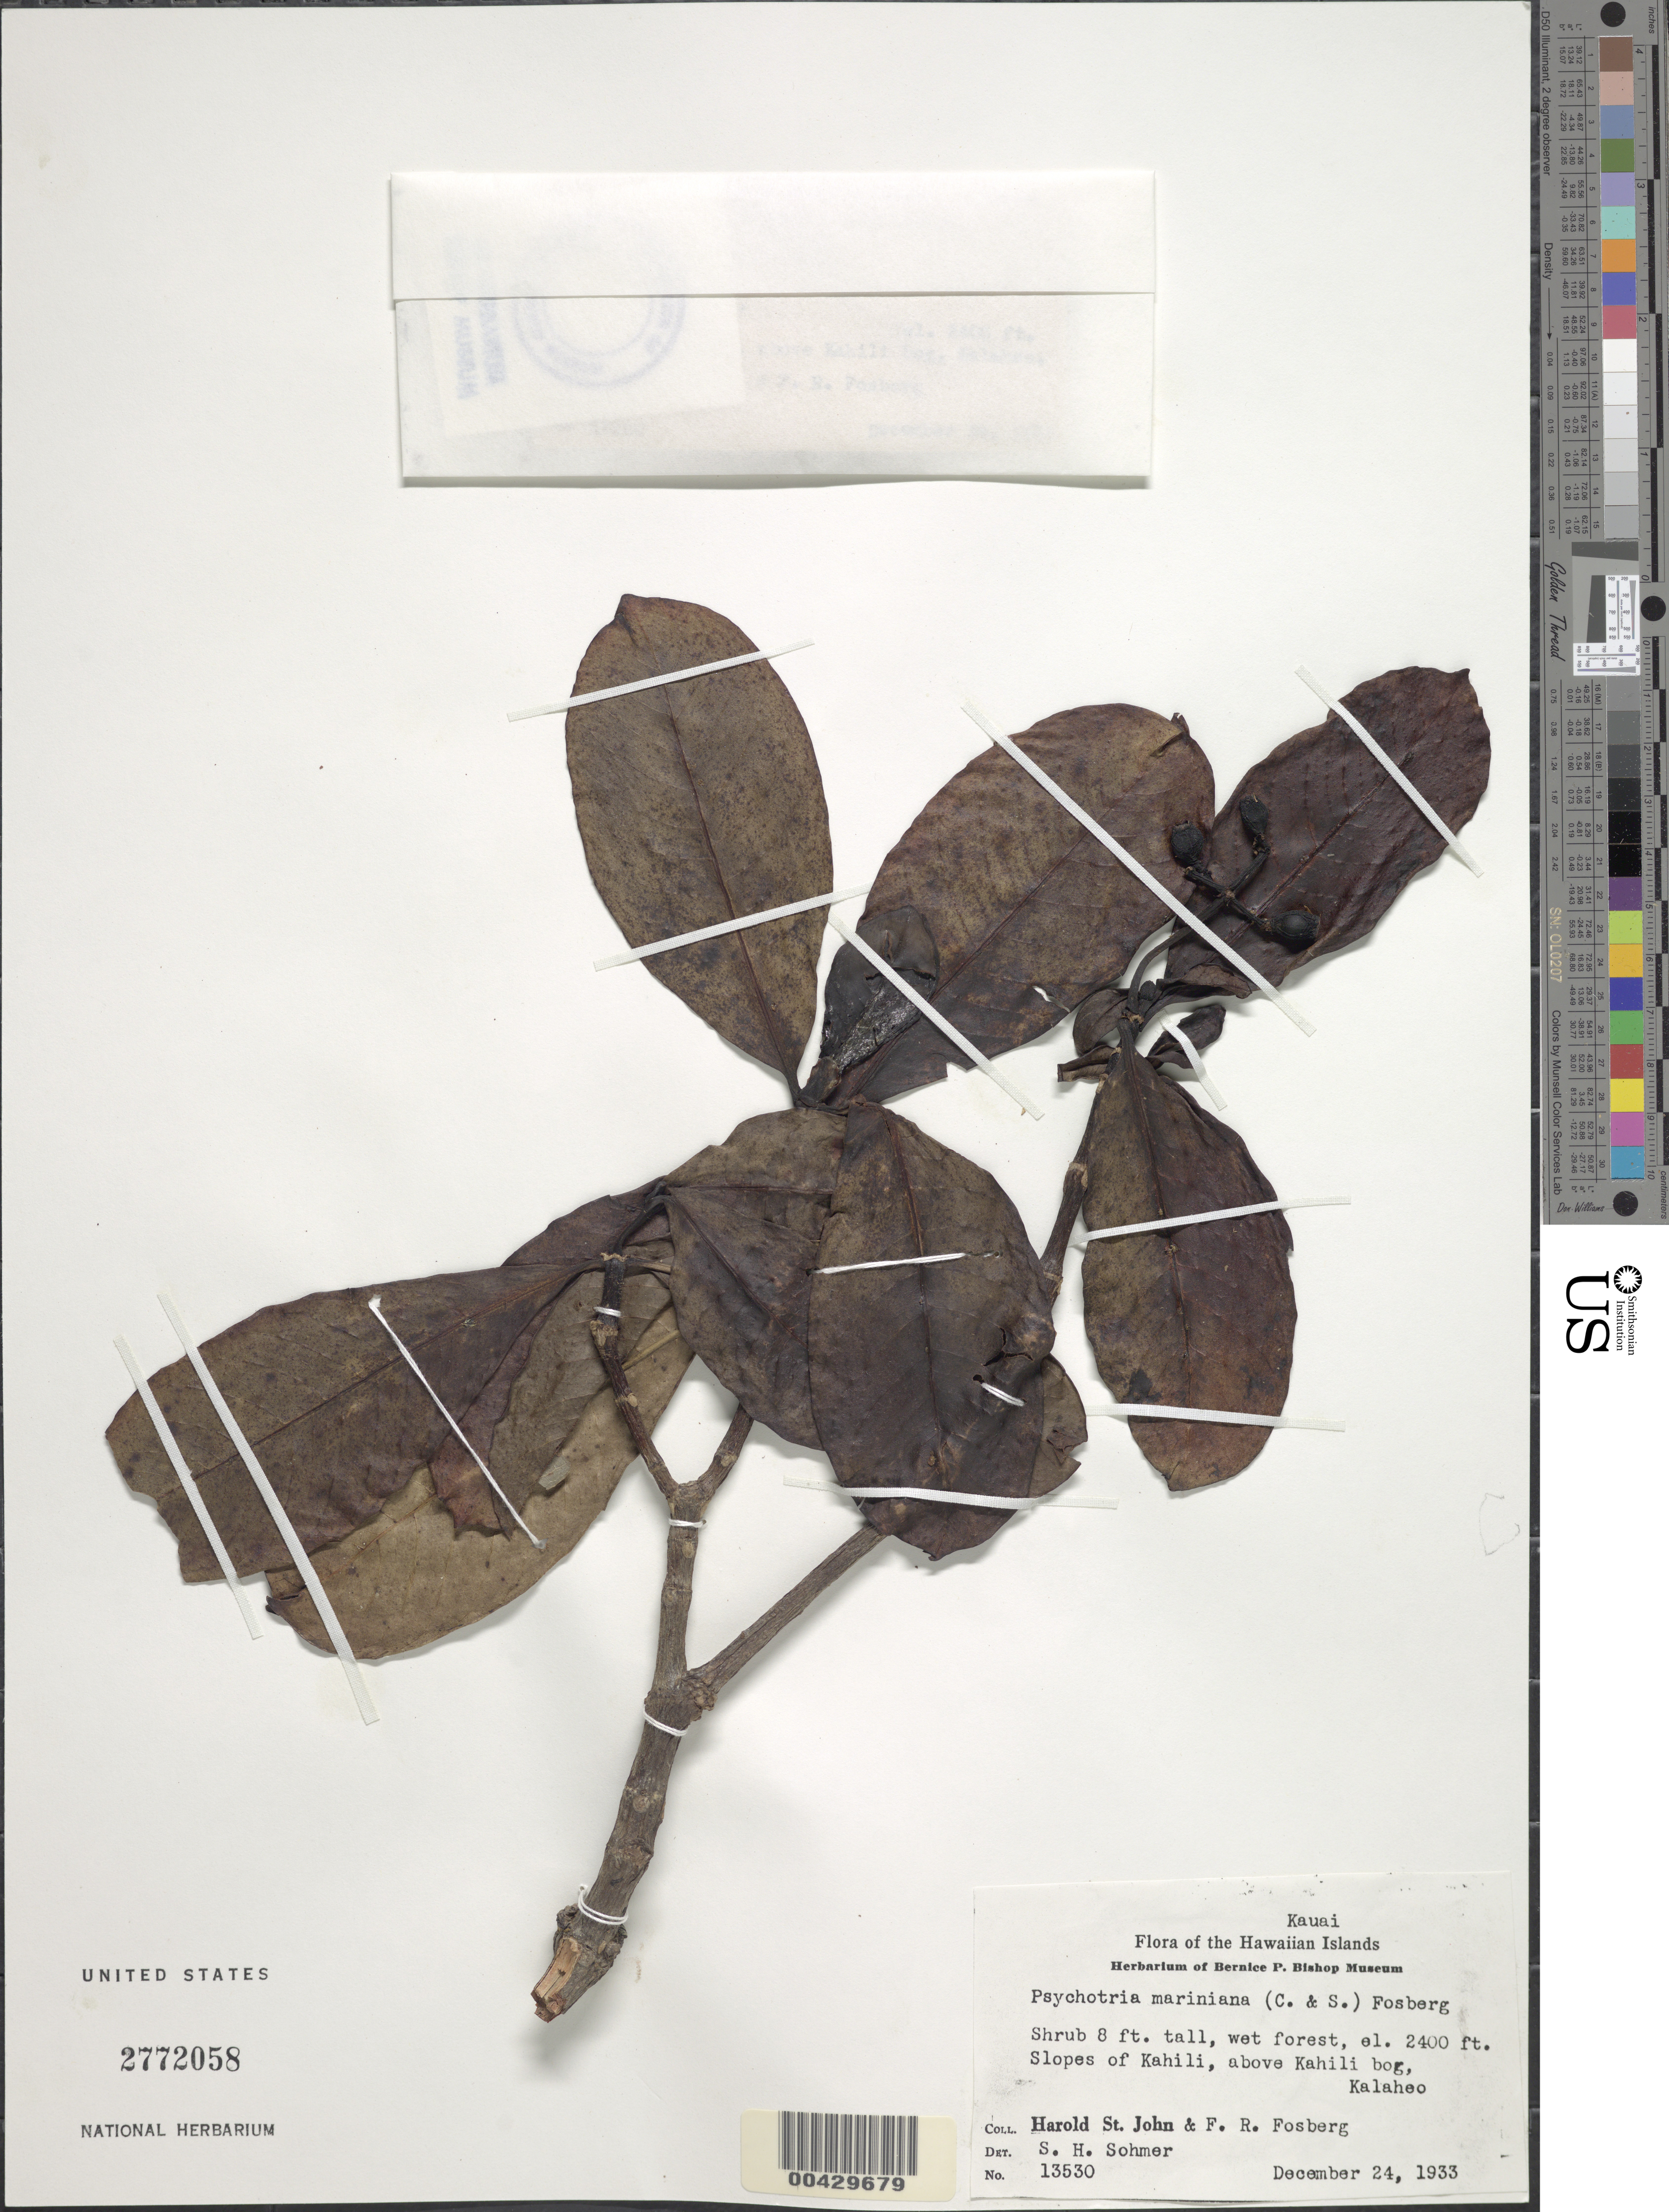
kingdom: Plantae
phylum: Tracheophyta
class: Magnoliopsida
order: Gentianales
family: Rubiaceae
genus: Psychotria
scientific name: Psychotria mariniana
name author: (Cham. & Schltdl.) Fosberg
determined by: Sohmer, S. H.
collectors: H. St. John & F. R. Fosberg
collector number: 13530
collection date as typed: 24 Dec 1933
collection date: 1933-12-24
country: United States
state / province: Hawaii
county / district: Kauai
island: Kaua'i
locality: Slopes of Kahili, above Kahili bog, Kalaheo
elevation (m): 732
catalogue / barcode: US 2772058